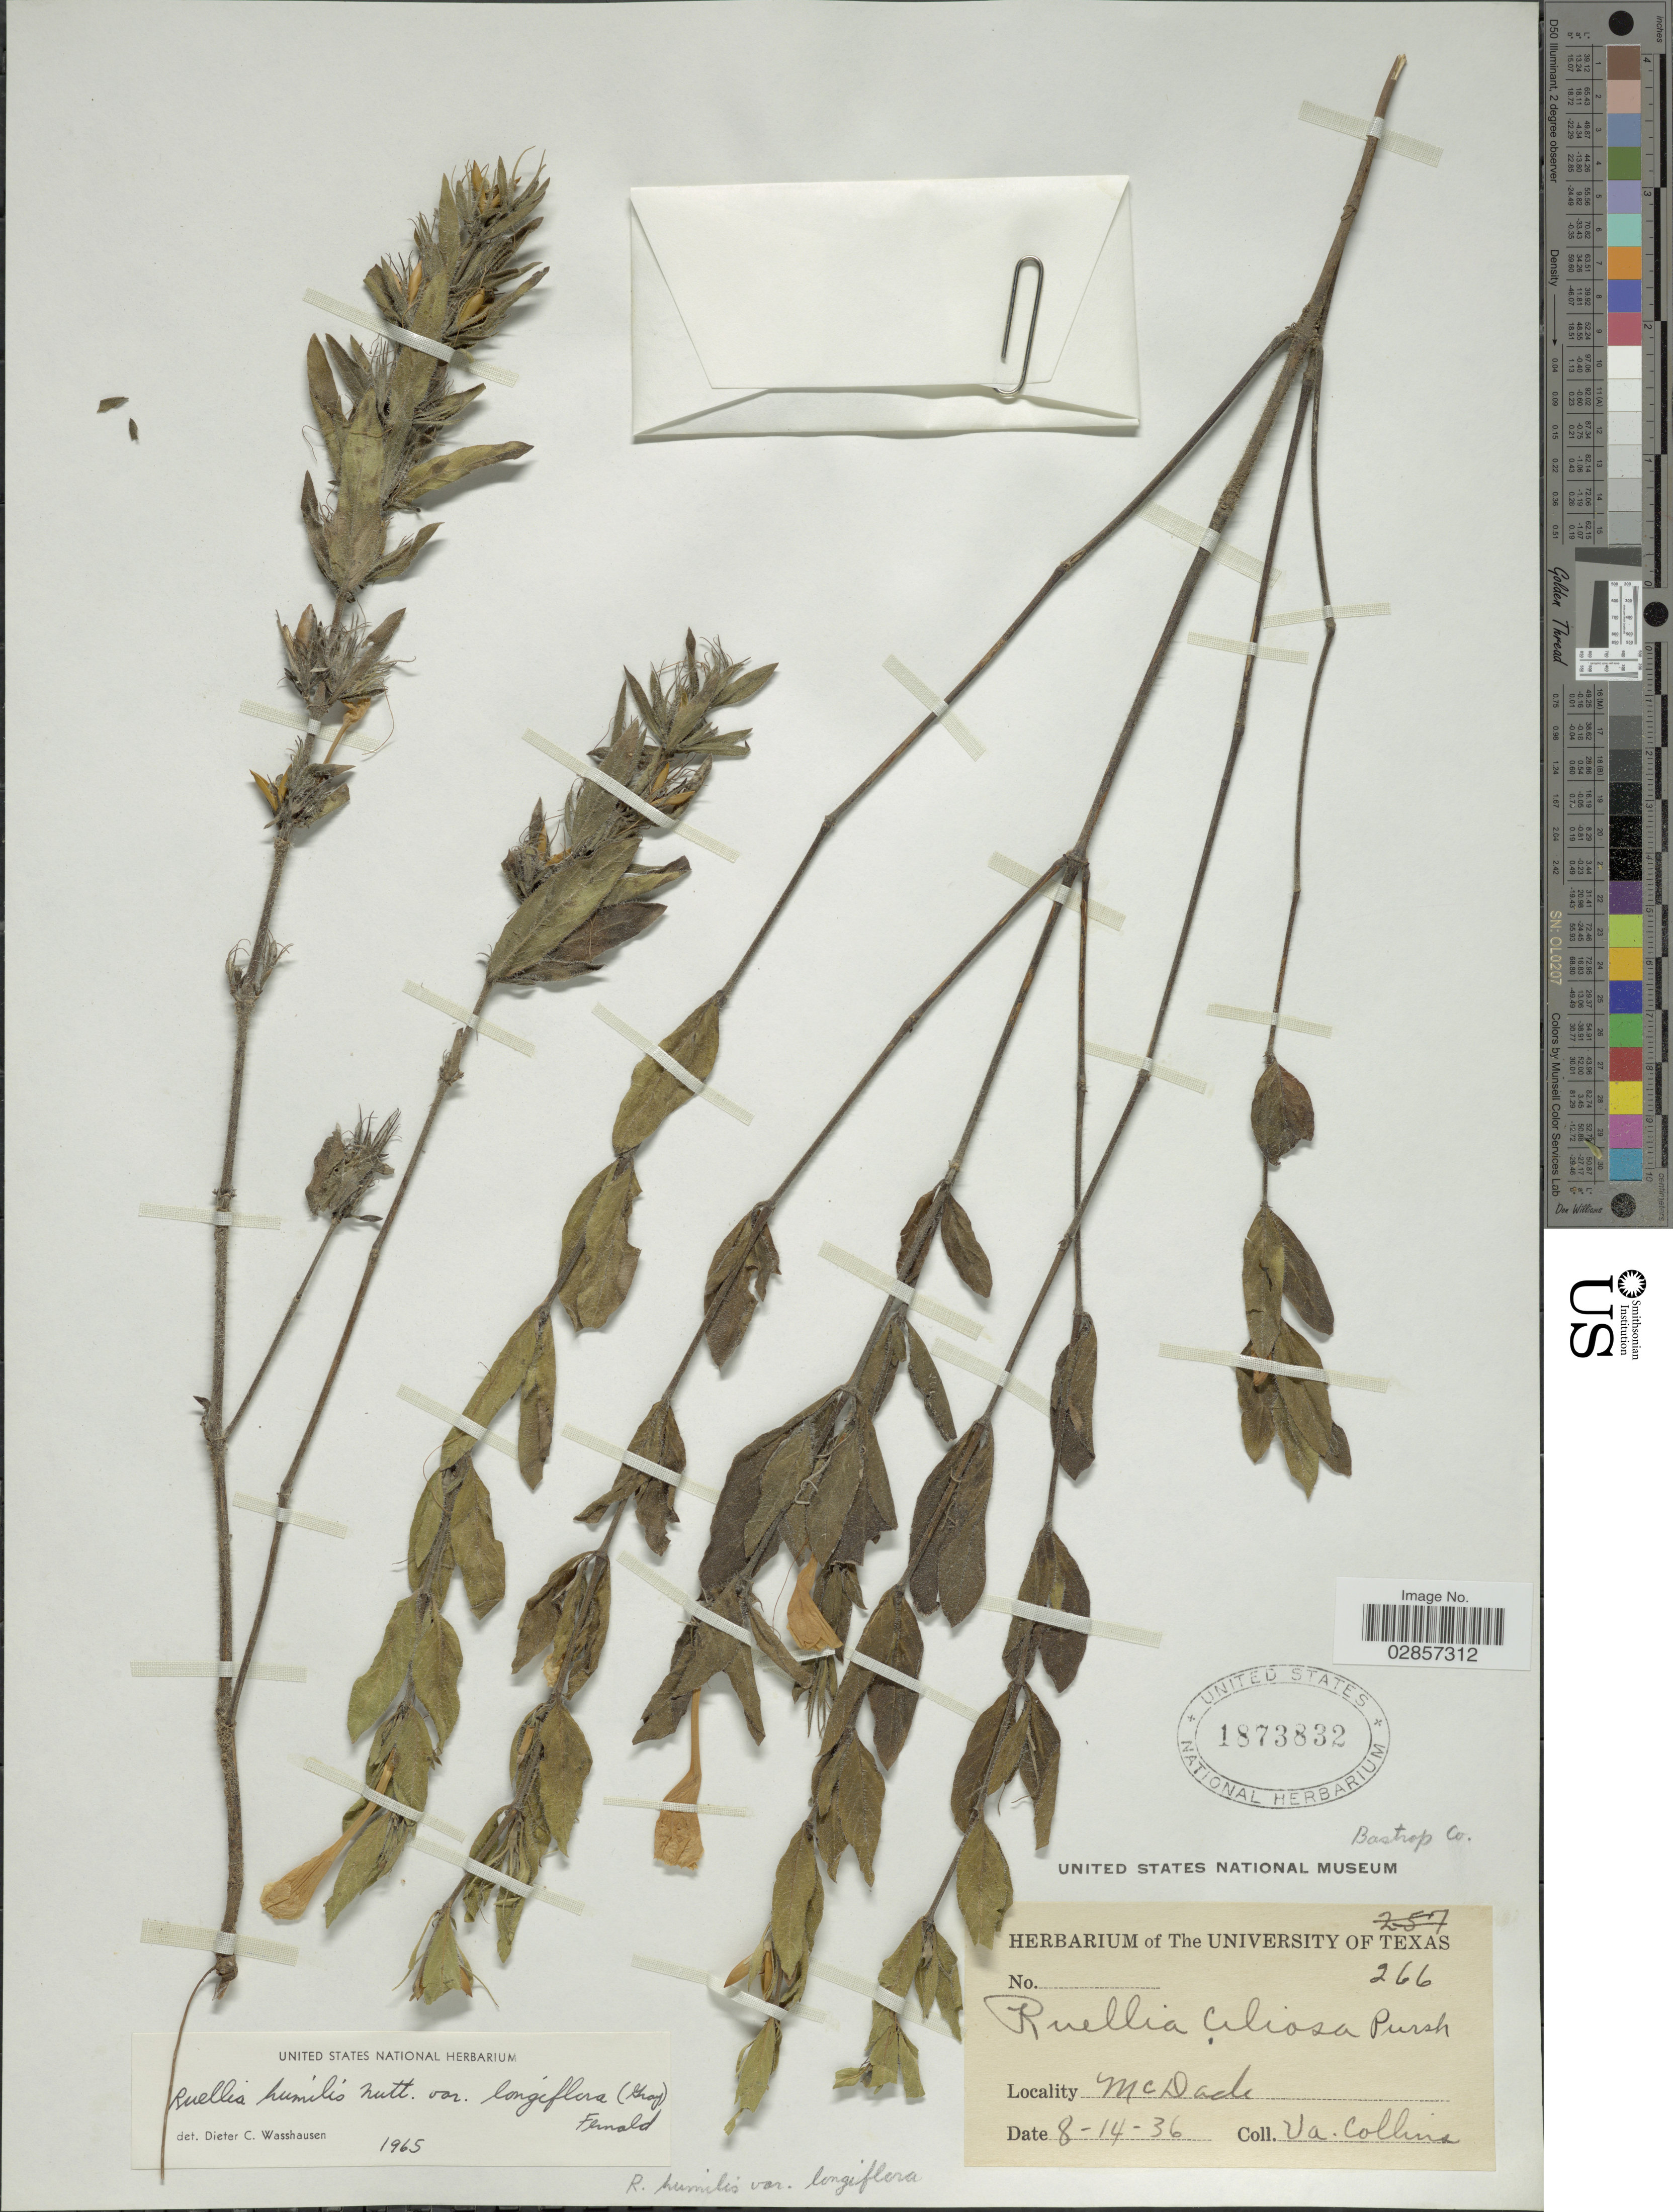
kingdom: Plantae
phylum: Tracheophyta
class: Magnoliopsida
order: Lamiales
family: Acanthaceae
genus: Ruellia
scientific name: Ruellia humilis var. longiflora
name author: (A. Gray) Fernald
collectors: V. Collins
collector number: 266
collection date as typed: Transcribed d/m/y: 14/8/36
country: United States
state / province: Texas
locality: McDade, Bastrop Co.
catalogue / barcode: US 1873832